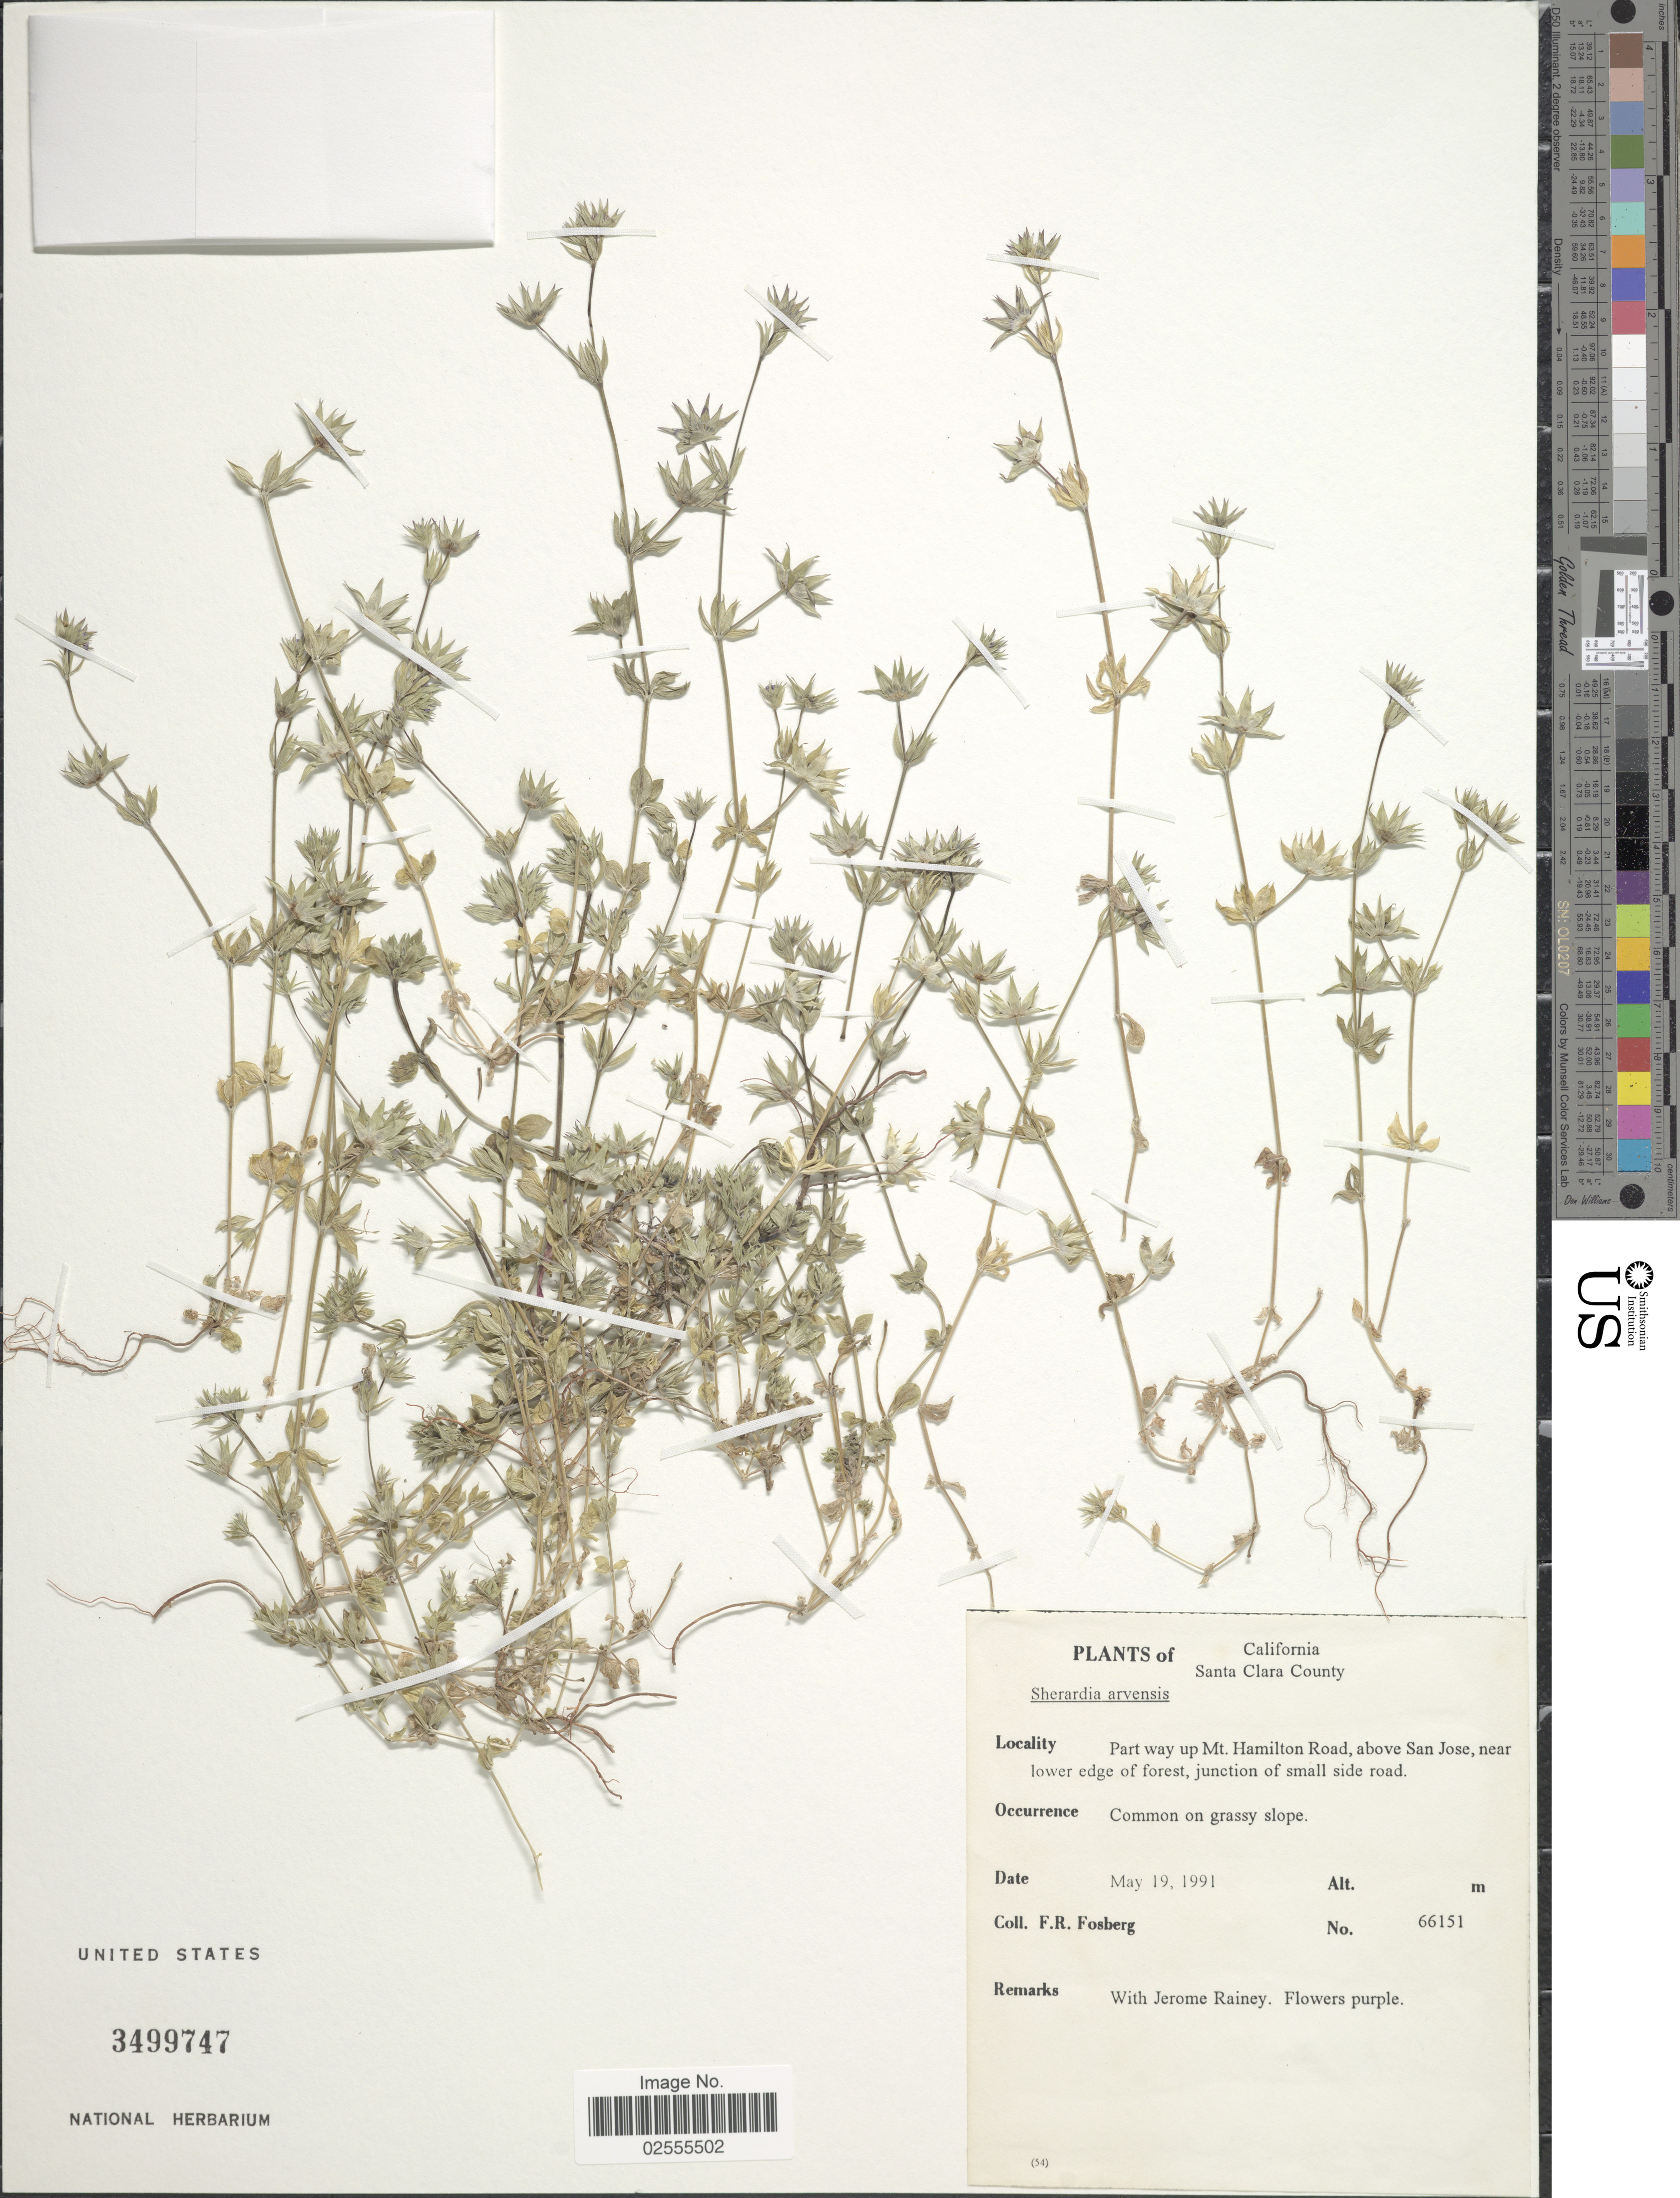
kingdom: Plantae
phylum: Tracheophyta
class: Magnoliopsida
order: Gentianales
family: Rubiaceae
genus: Sherardia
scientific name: Sherardia arvensis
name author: L.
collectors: F. R. Fosberg & J. Rainey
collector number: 66151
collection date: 1991-05-19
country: United States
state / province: California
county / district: Santa Clara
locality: Santa Clara County, Part way up Mt. Hamilton Road, above San Jose, near lower edeg of forest, junction of small side road.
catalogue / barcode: US 3499747